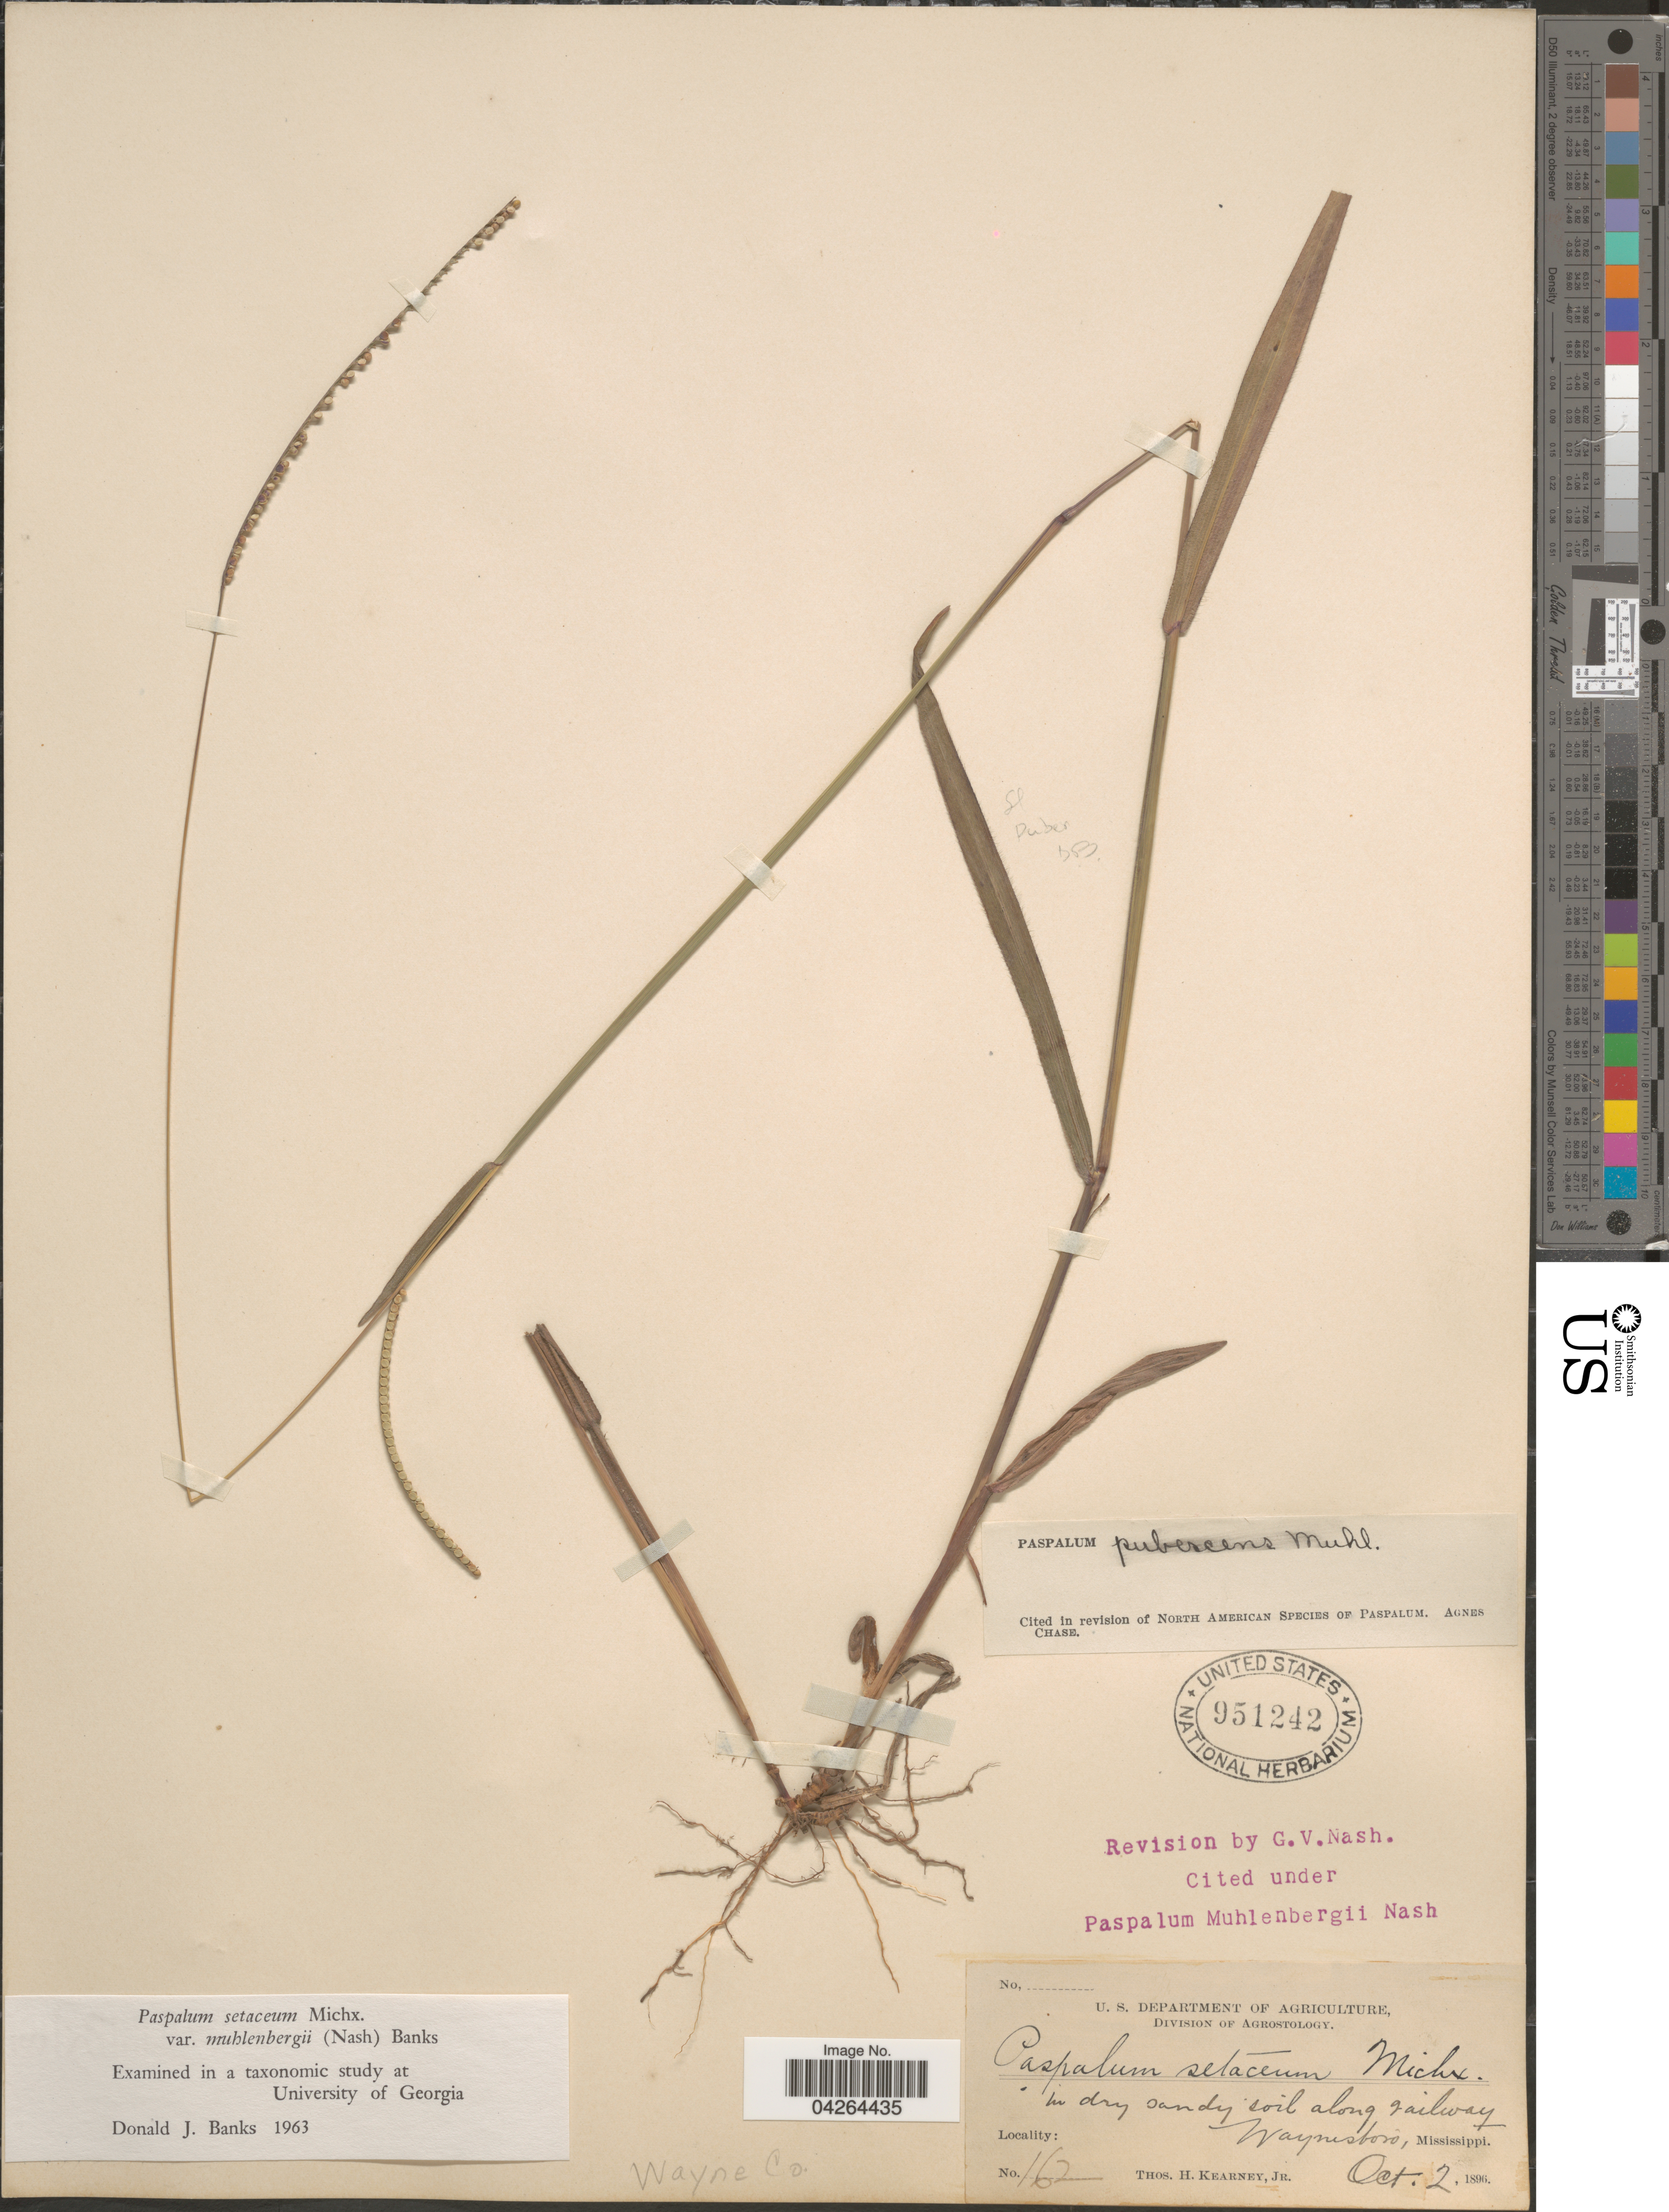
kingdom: Plantae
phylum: Tracheophyta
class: Liliopsida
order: Poales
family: Poaceae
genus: Paspalum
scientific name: Paspalum setaceum var. muhlenbergii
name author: (Nash) D.J. Banks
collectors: T. H. Kearney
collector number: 162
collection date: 1896-10-02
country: United States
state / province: Mississippi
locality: In dry sandy soil along railway. Waynesboro. Wayne Co.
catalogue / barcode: US 951242